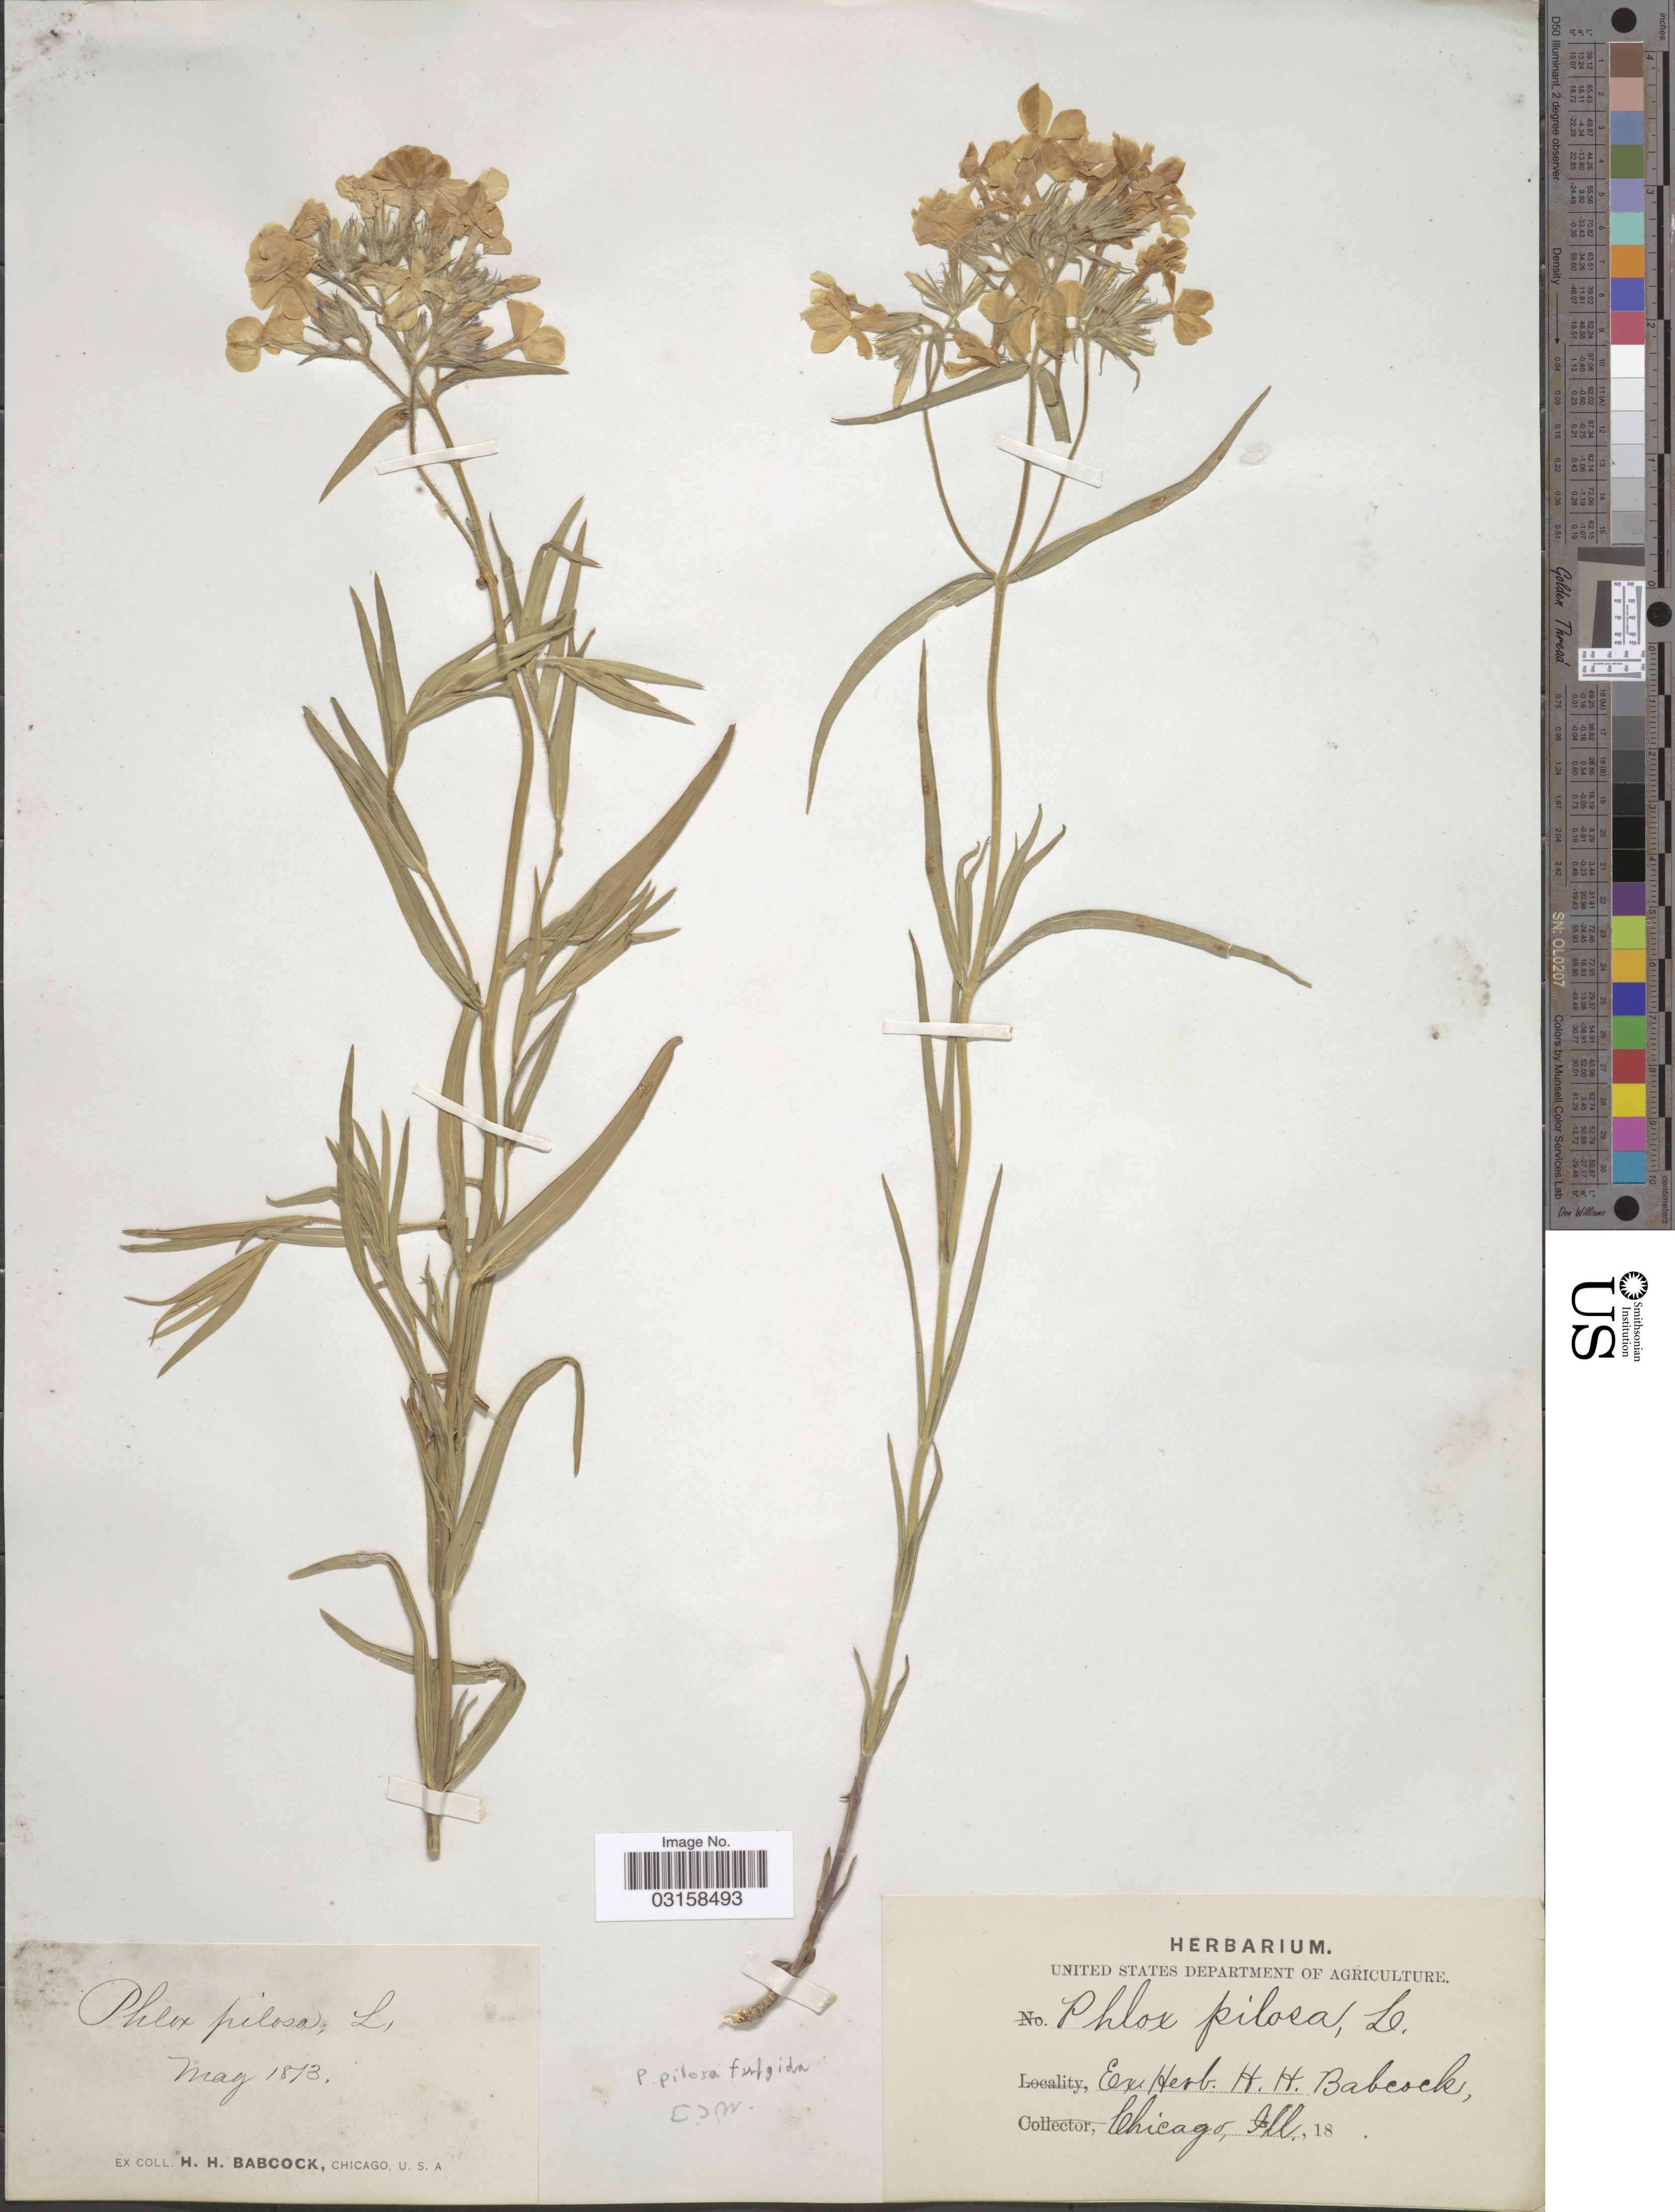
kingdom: Plantae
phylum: Tracheophyta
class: Magnoliopsida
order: Ericales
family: Polemoniaceae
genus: Phlox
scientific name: Phlox pilosa subsp. fulgida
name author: (Wherry) Wherry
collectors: H. Babcock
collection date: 1873-05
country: United States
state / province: Illinois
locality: Chicago.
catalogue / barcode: US 103198